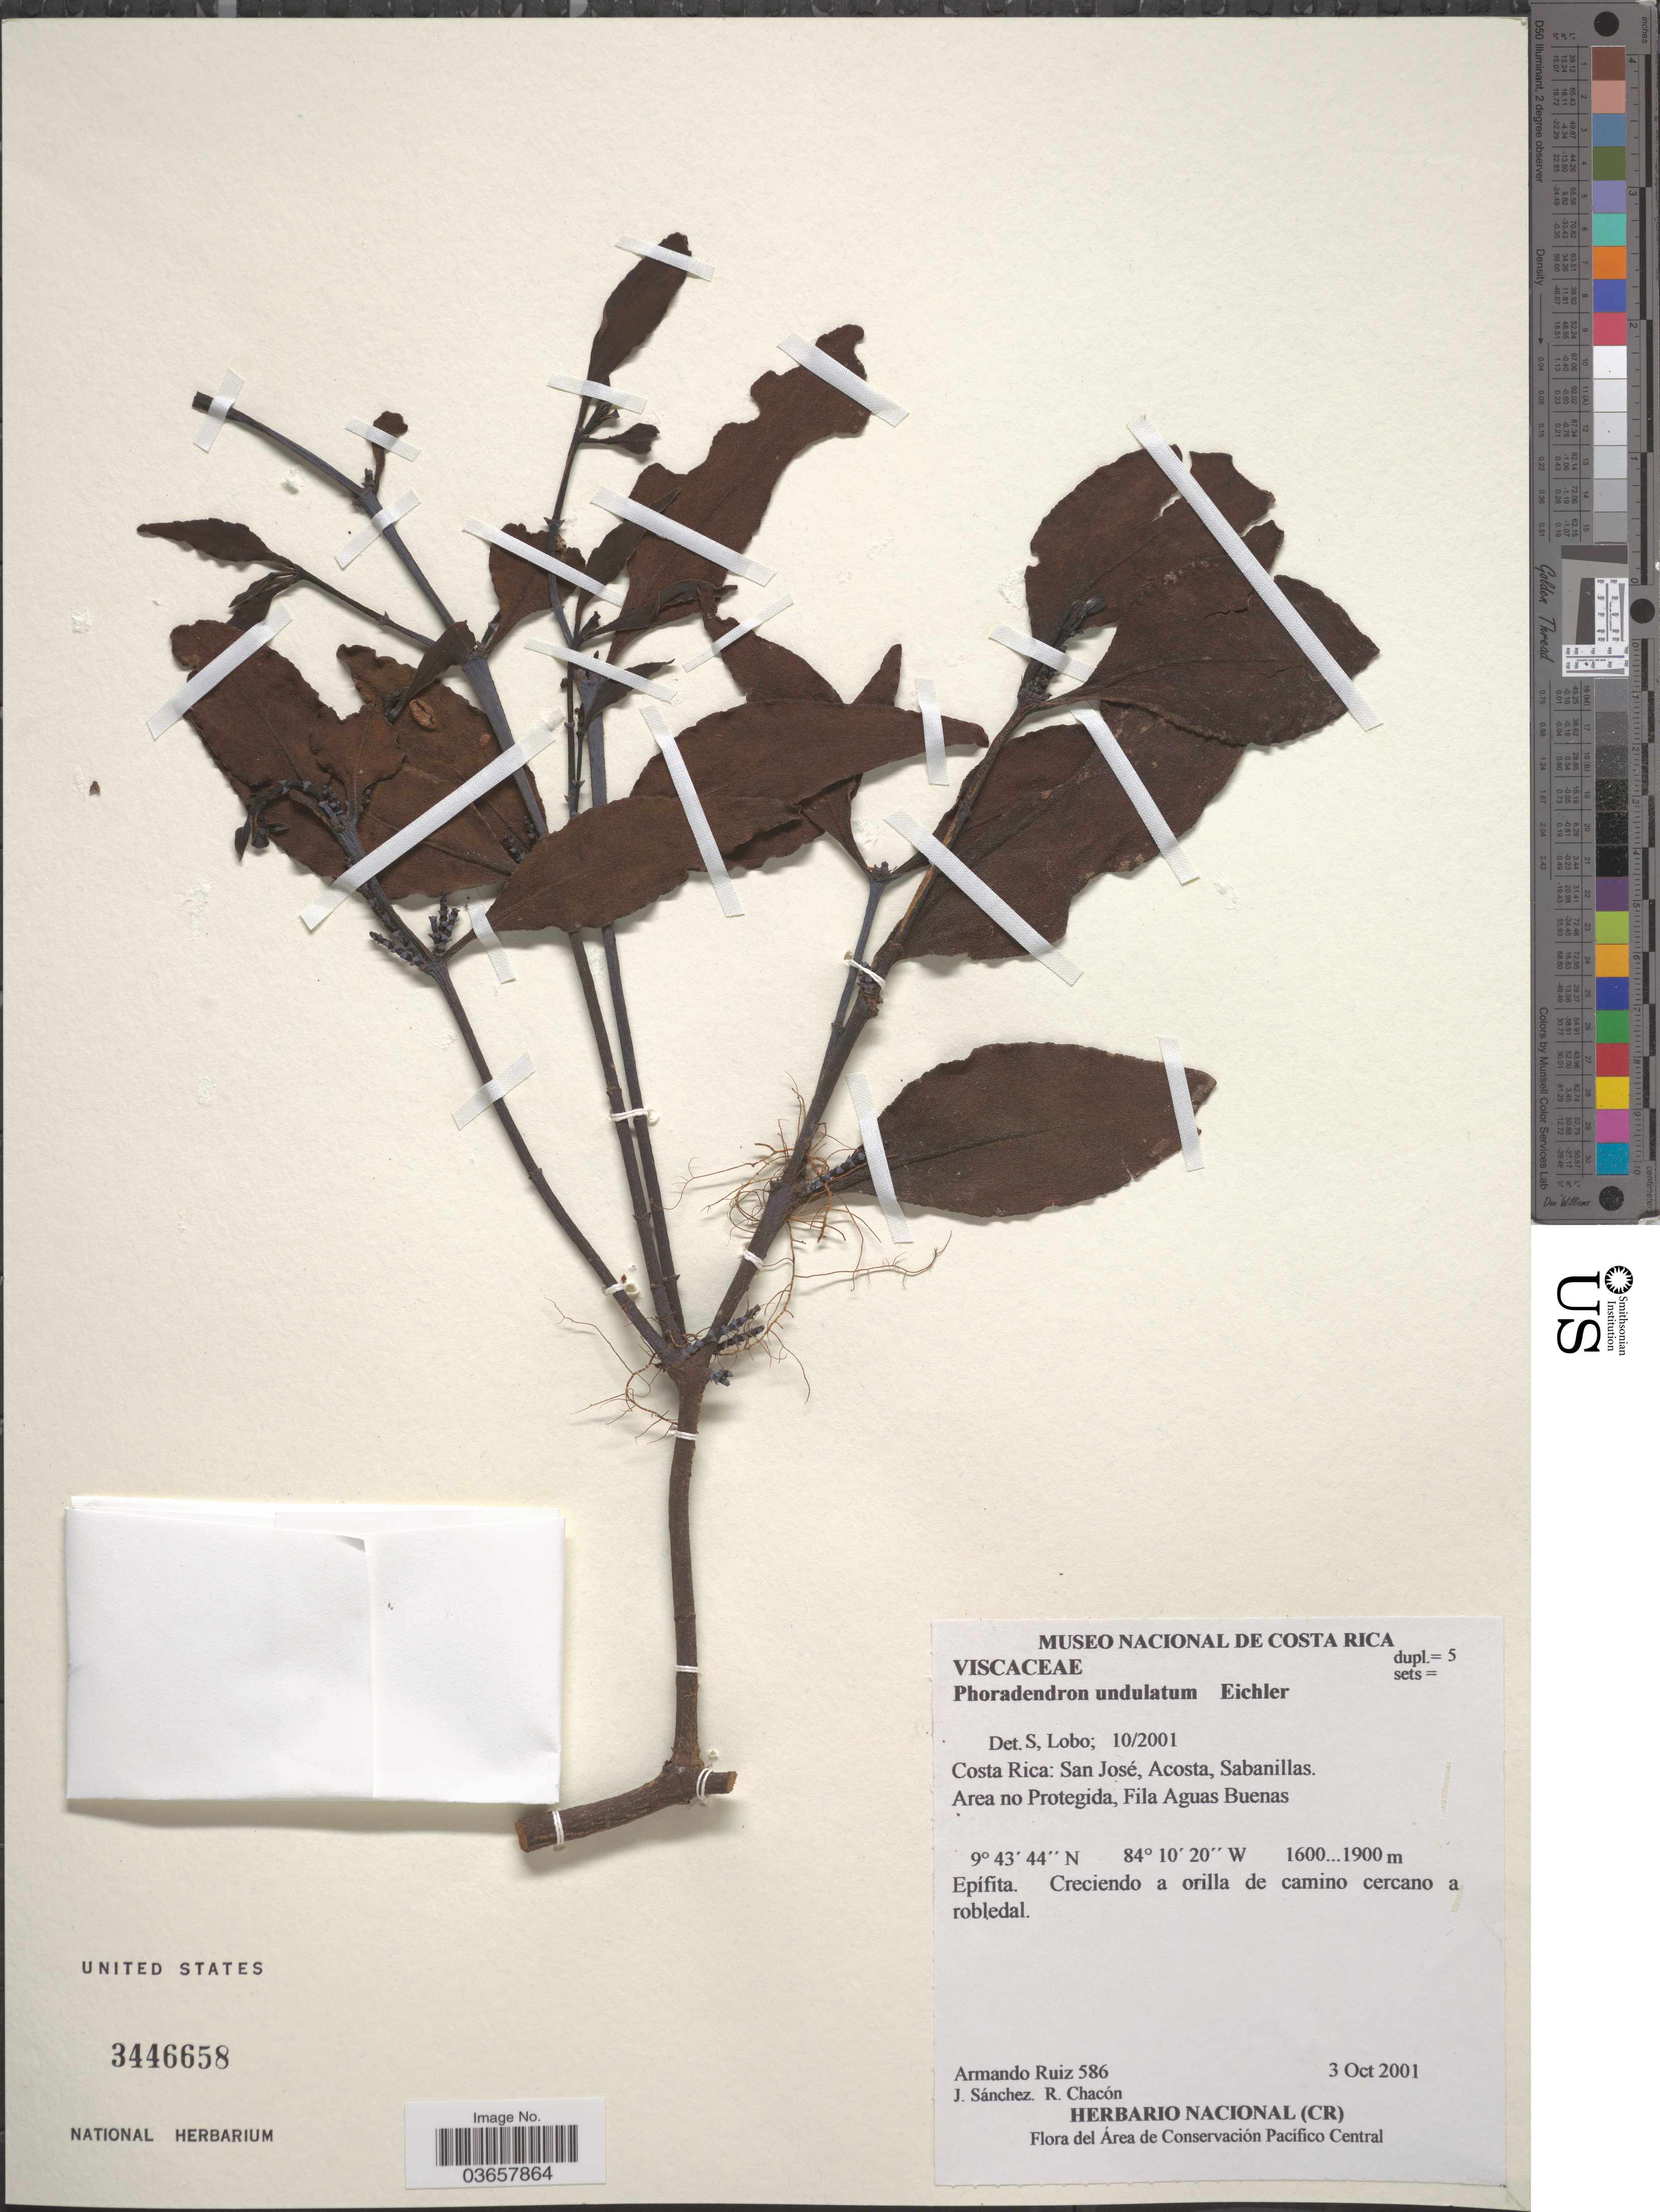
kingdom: Plantae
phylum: Tracheophyta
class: Magnoliopsida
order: Santalales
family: Viscaceae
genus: Phoradendron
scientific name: Phoradendron undulatum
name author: (Pohl ex DC.) Eichler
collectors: A. Ruiz, J. Sánchez & R. Chacón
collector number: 586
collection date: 2001-10-03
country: Costa Rica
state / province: San José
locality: Acosta, Sabanillas. Area no Protegida, Fila Aguas Buenas.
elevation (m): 1600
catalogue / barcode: US 3446658